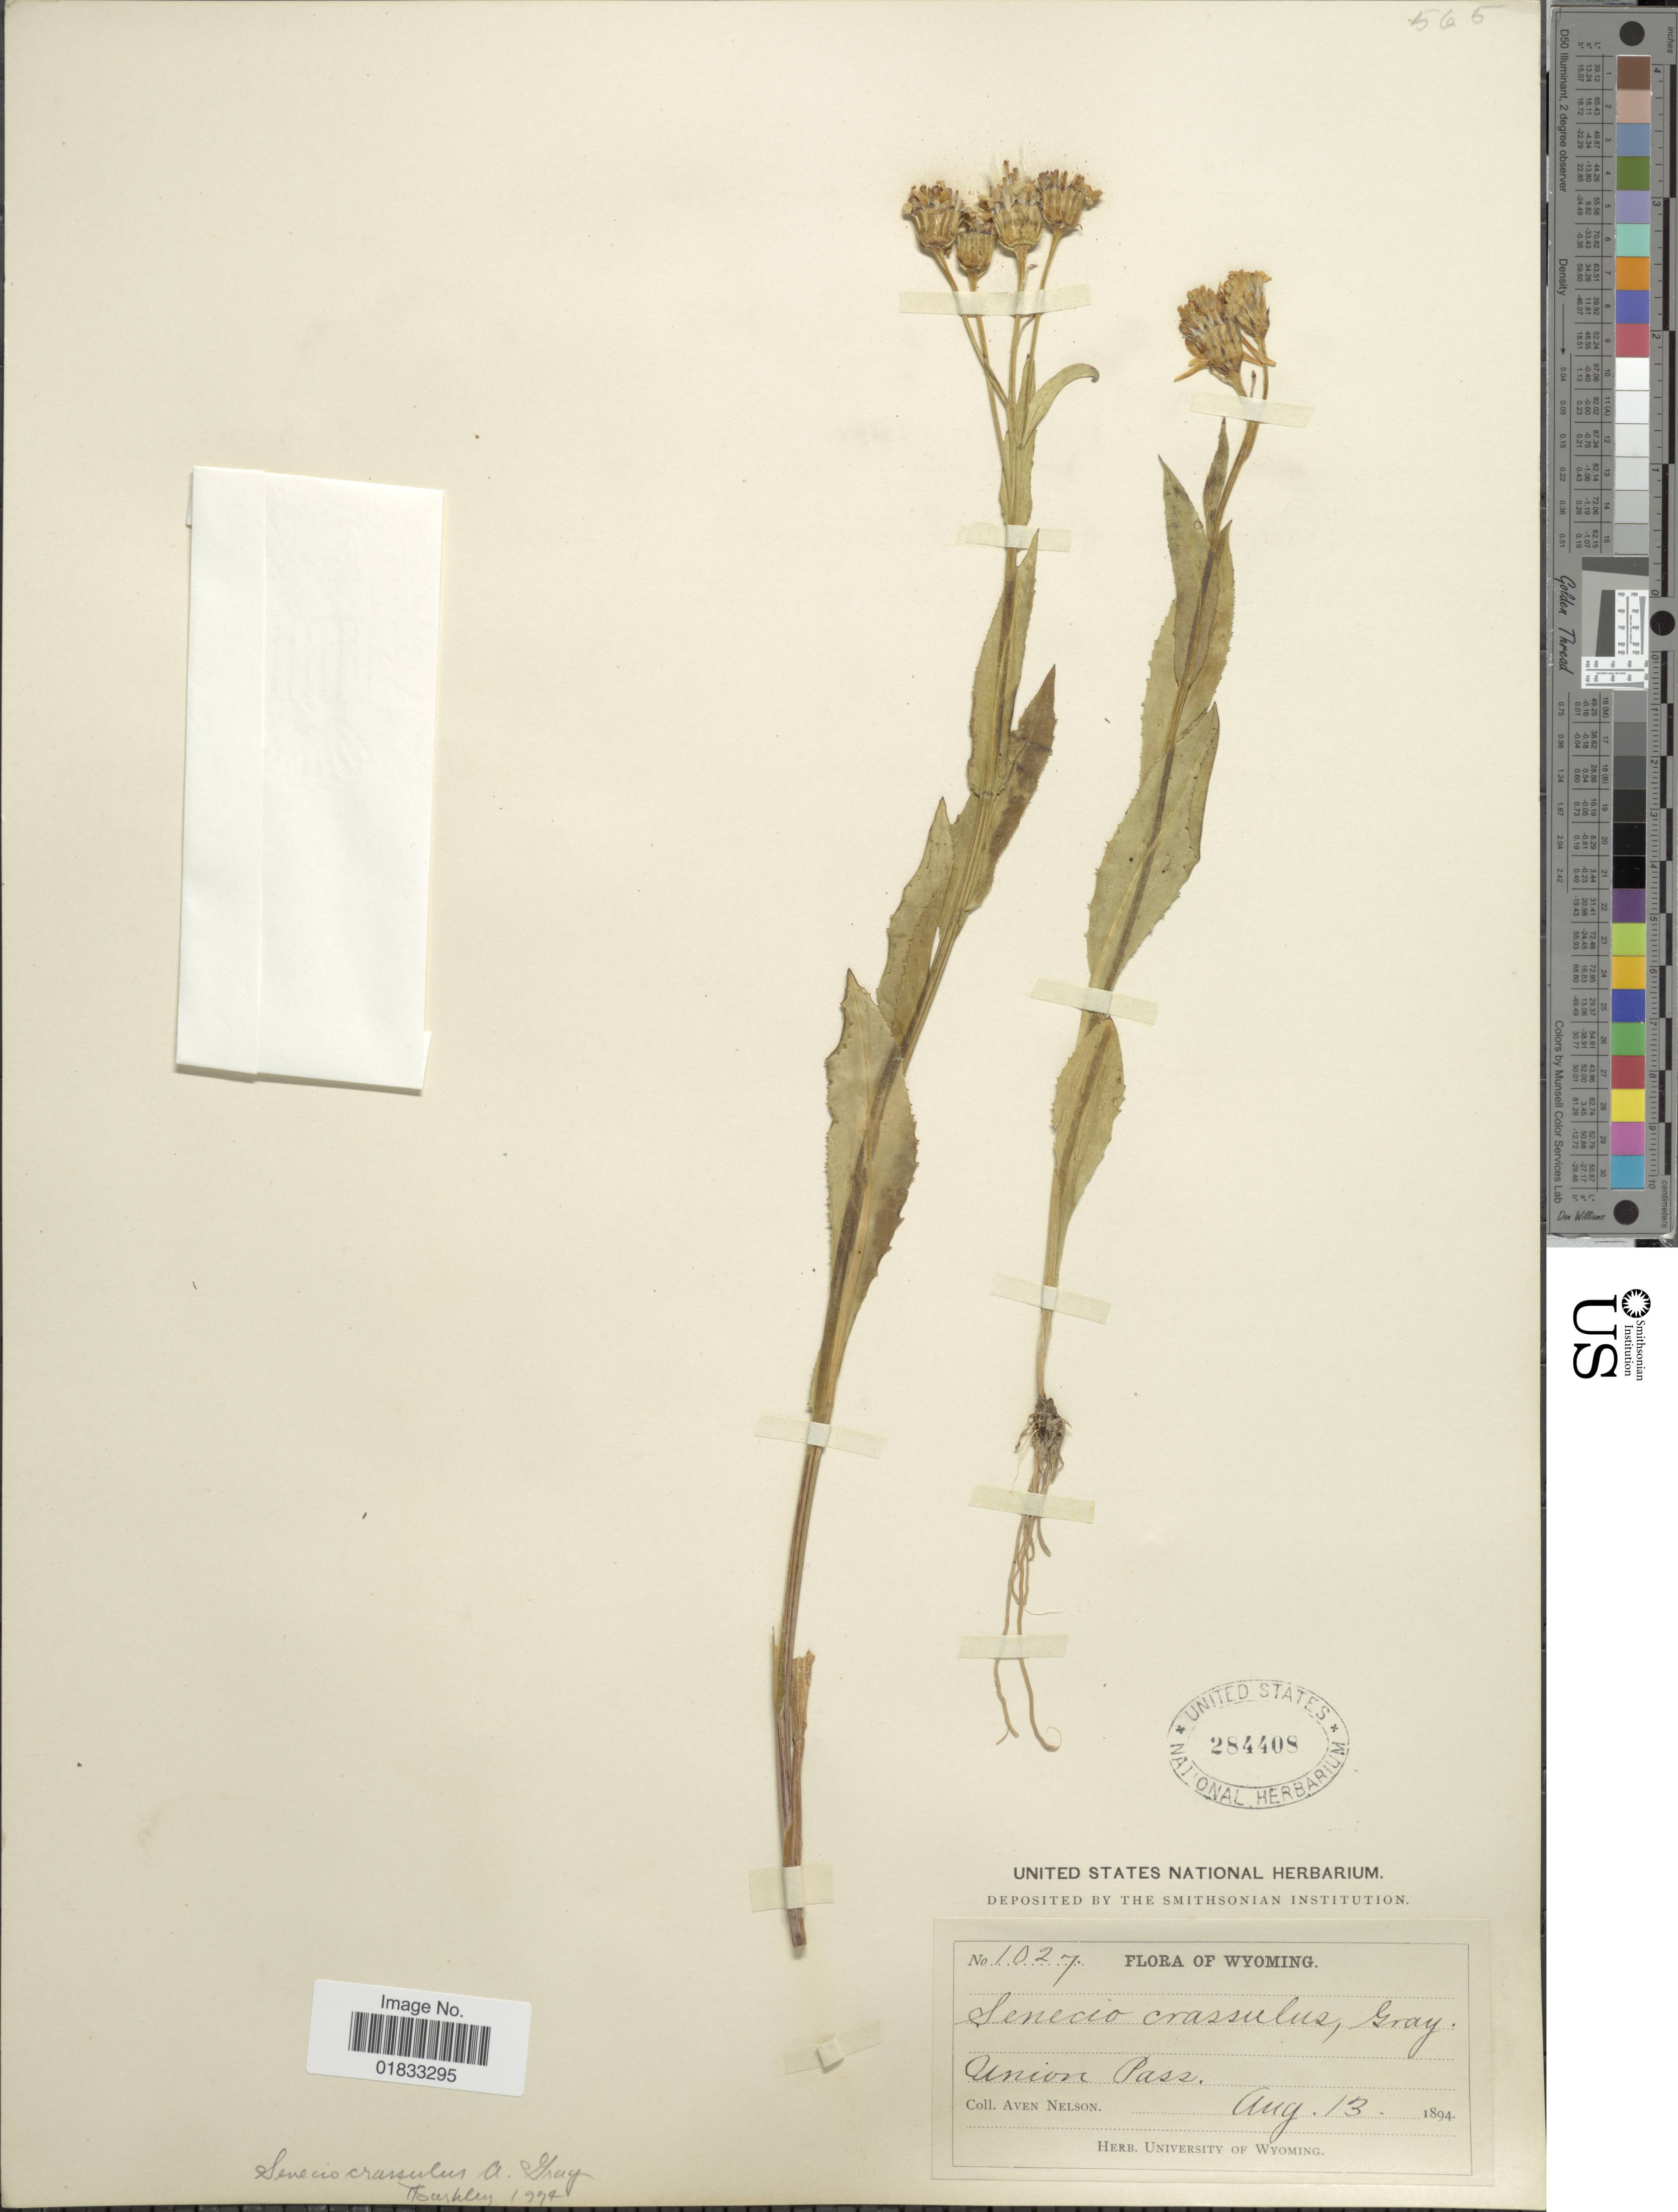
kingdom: Plantae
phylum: Tracheophyta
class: Magnoliopsida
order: Asterales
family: Asteraceae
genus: Senecio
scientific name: Senecio crassulus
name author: A. Gray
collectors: A. Nelson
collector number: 1027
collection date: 1894-08-13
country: United States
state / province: Wyoming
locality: Union Pass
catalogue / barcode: US 284408